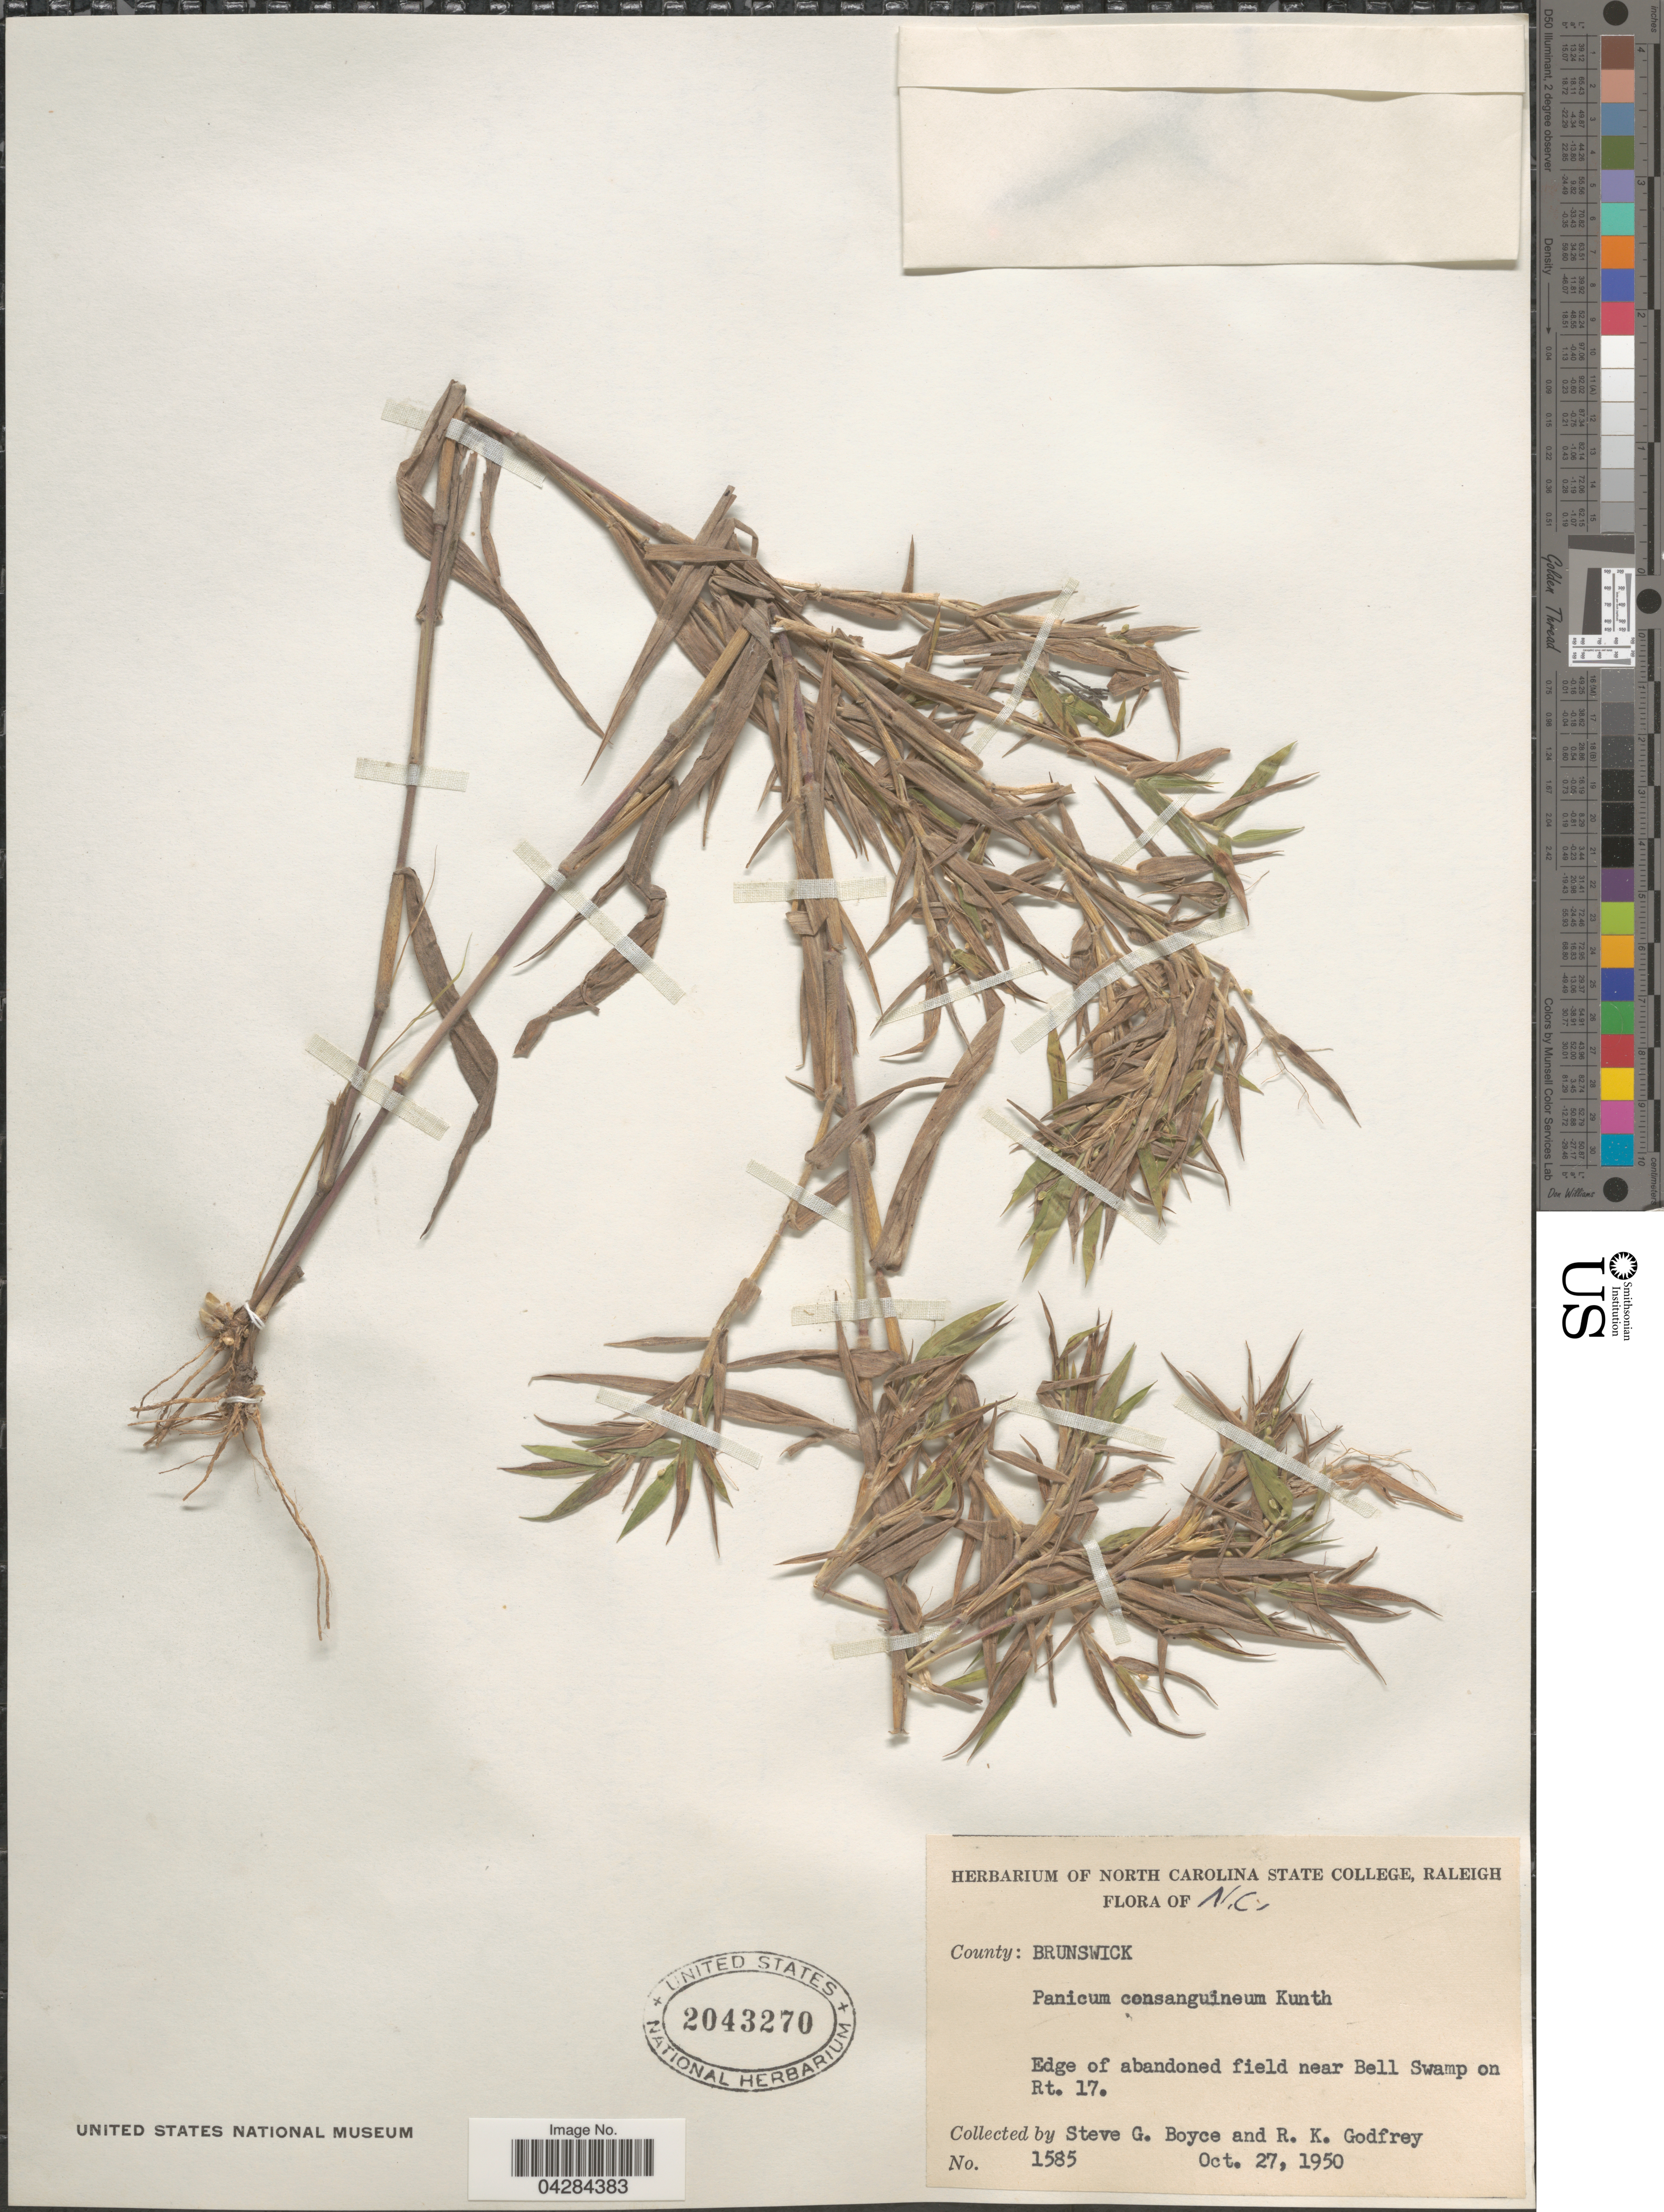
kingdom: Plantae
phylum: Tracheophyta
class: Liliopsida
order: Poales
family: Poaceae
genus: Dichanthelium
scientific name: Dichanthelium ovale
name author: (Elliott) Gould & C.A. Clark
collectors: S. Boyce & R. K. Godfrey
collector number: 1585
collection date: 1950-10-27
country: United States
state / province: North Carolina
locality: County: Brunswick. Edge of abandoned field near Bell Swamp on Rt. 17.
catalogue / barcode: US 2043270